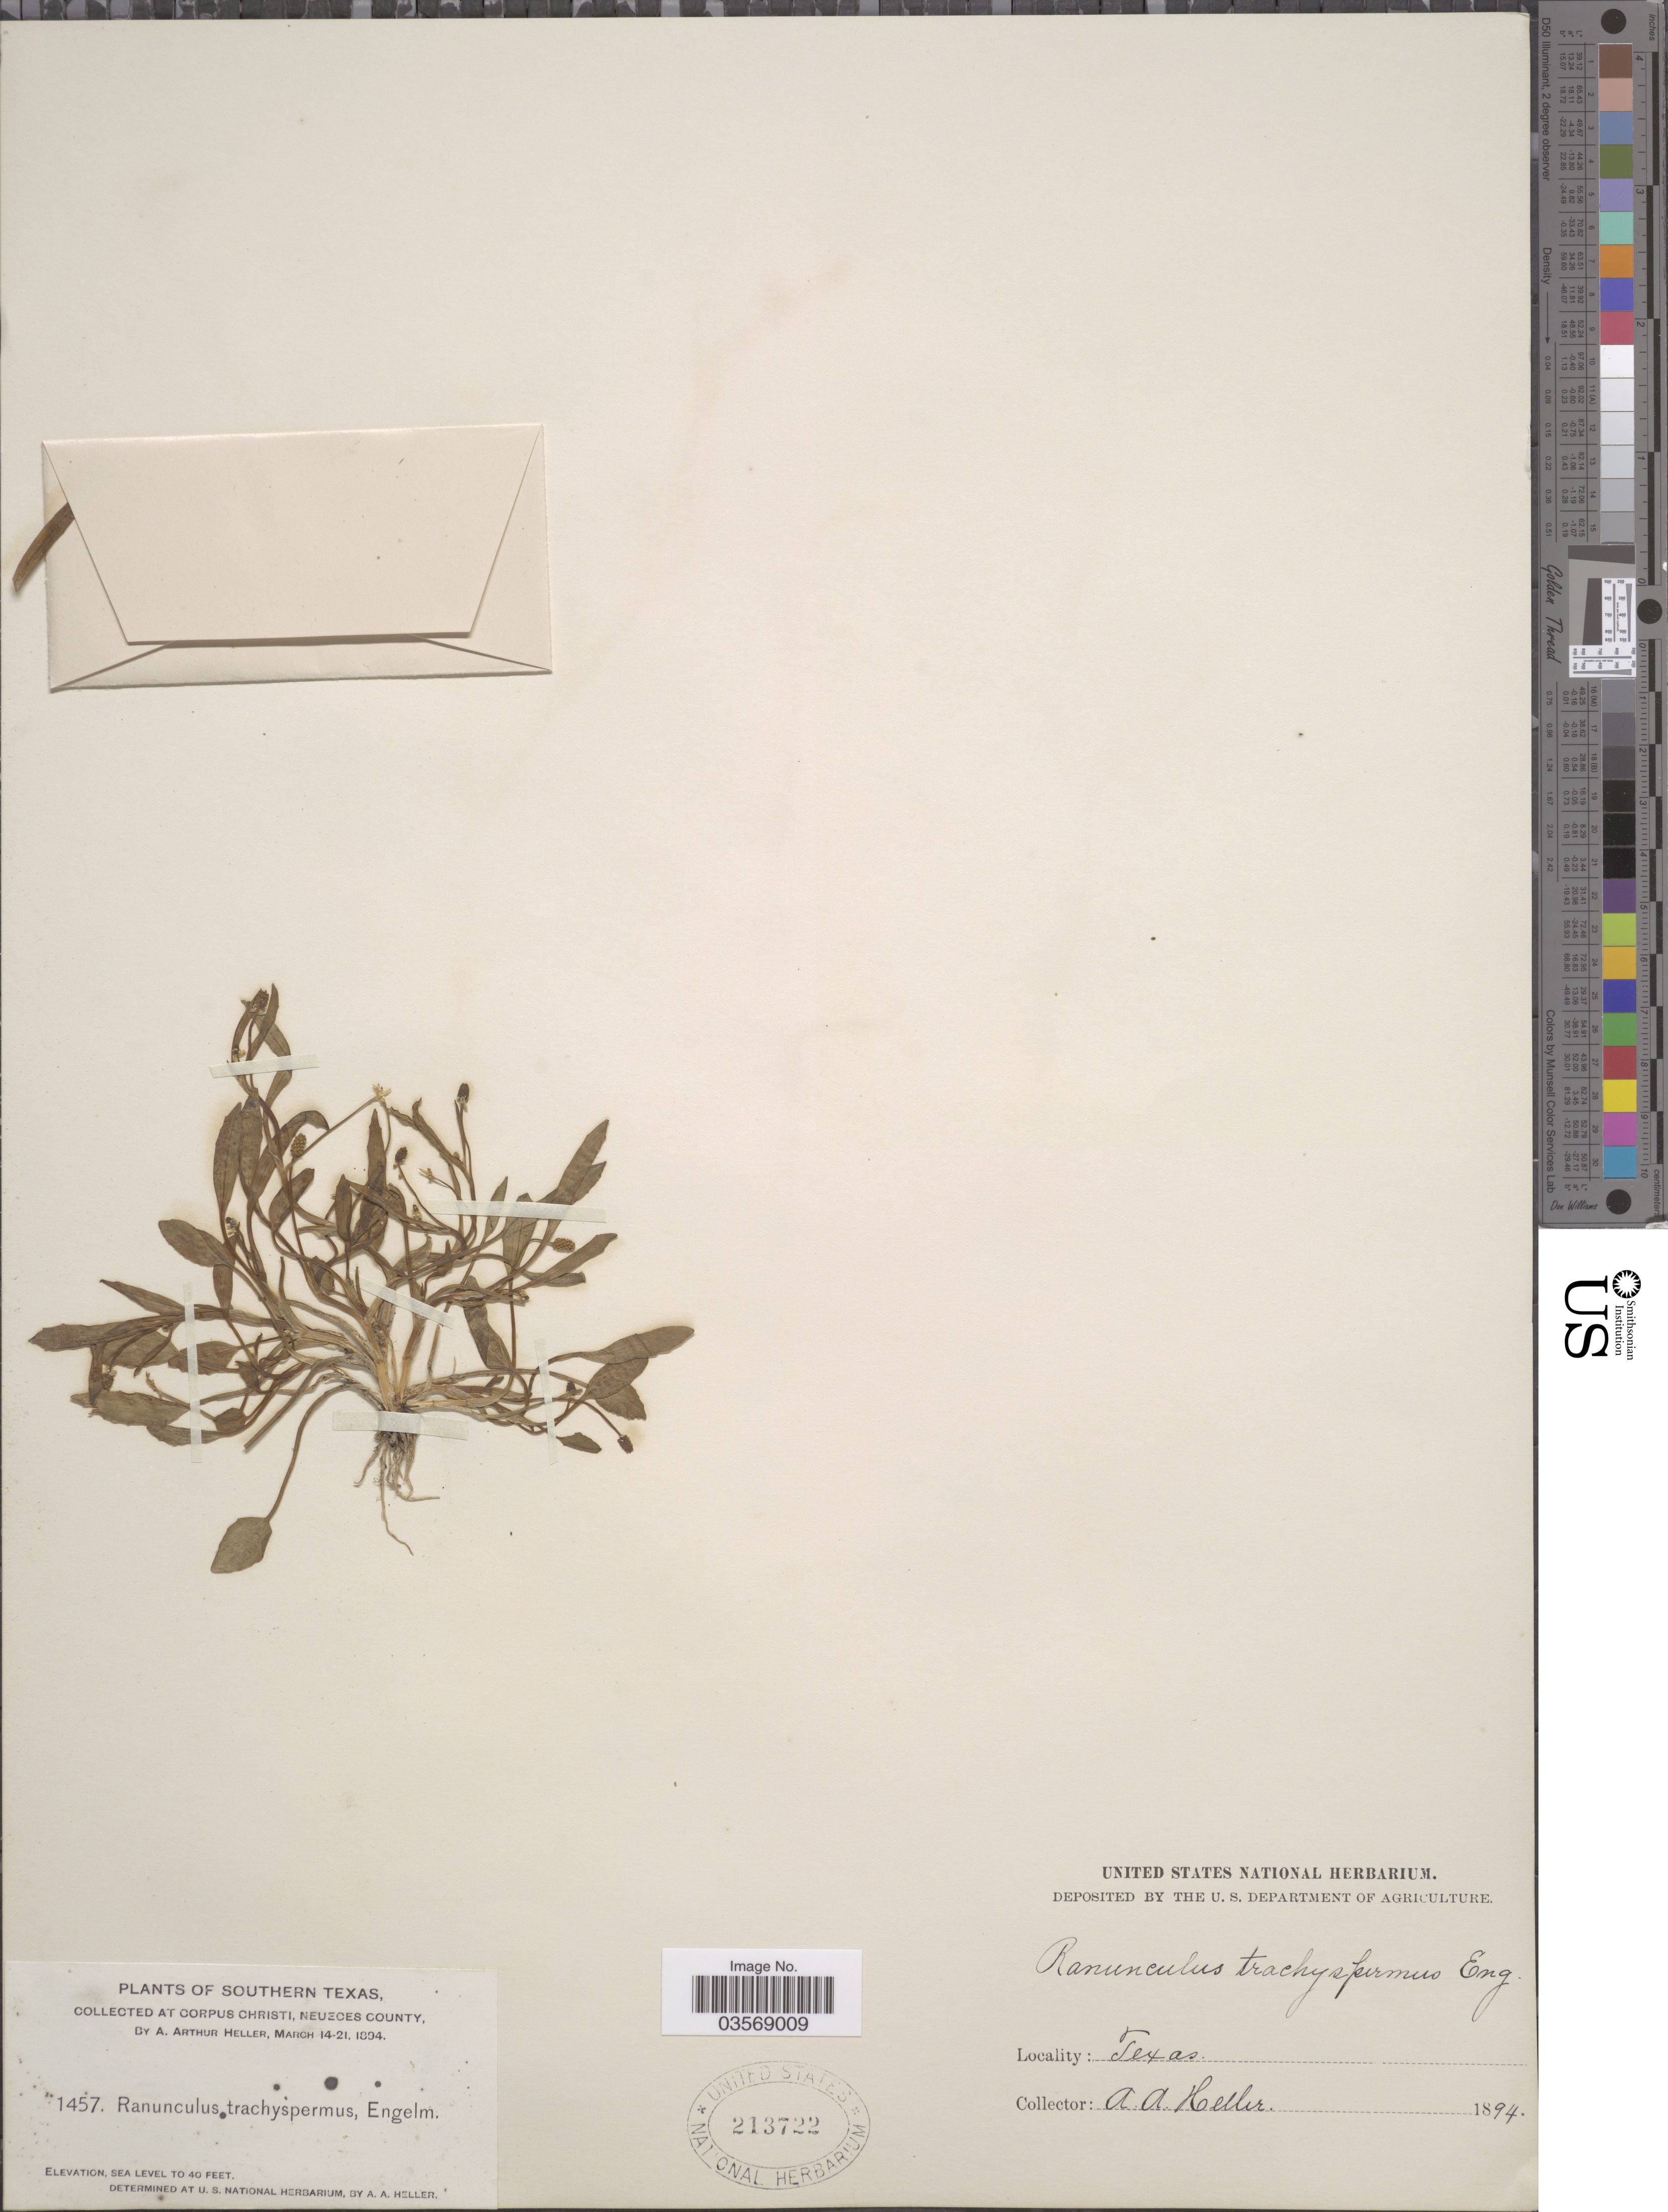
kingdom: Plantae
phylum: Tracheophyta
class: Magnoliopsida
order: Ranunculales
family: Ranunculaceae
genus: Ranunculus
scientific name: Ranunculus pusillus var. angustifolius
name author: (Engelm.) L.D. Benson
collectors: A. A. Heller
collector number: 1457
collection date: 1894-03-14/1894-03-21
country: United States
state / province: Texas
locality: Southern Texas. At Corpus Christi, Neueces County.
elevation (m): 0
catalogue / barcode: US 213722